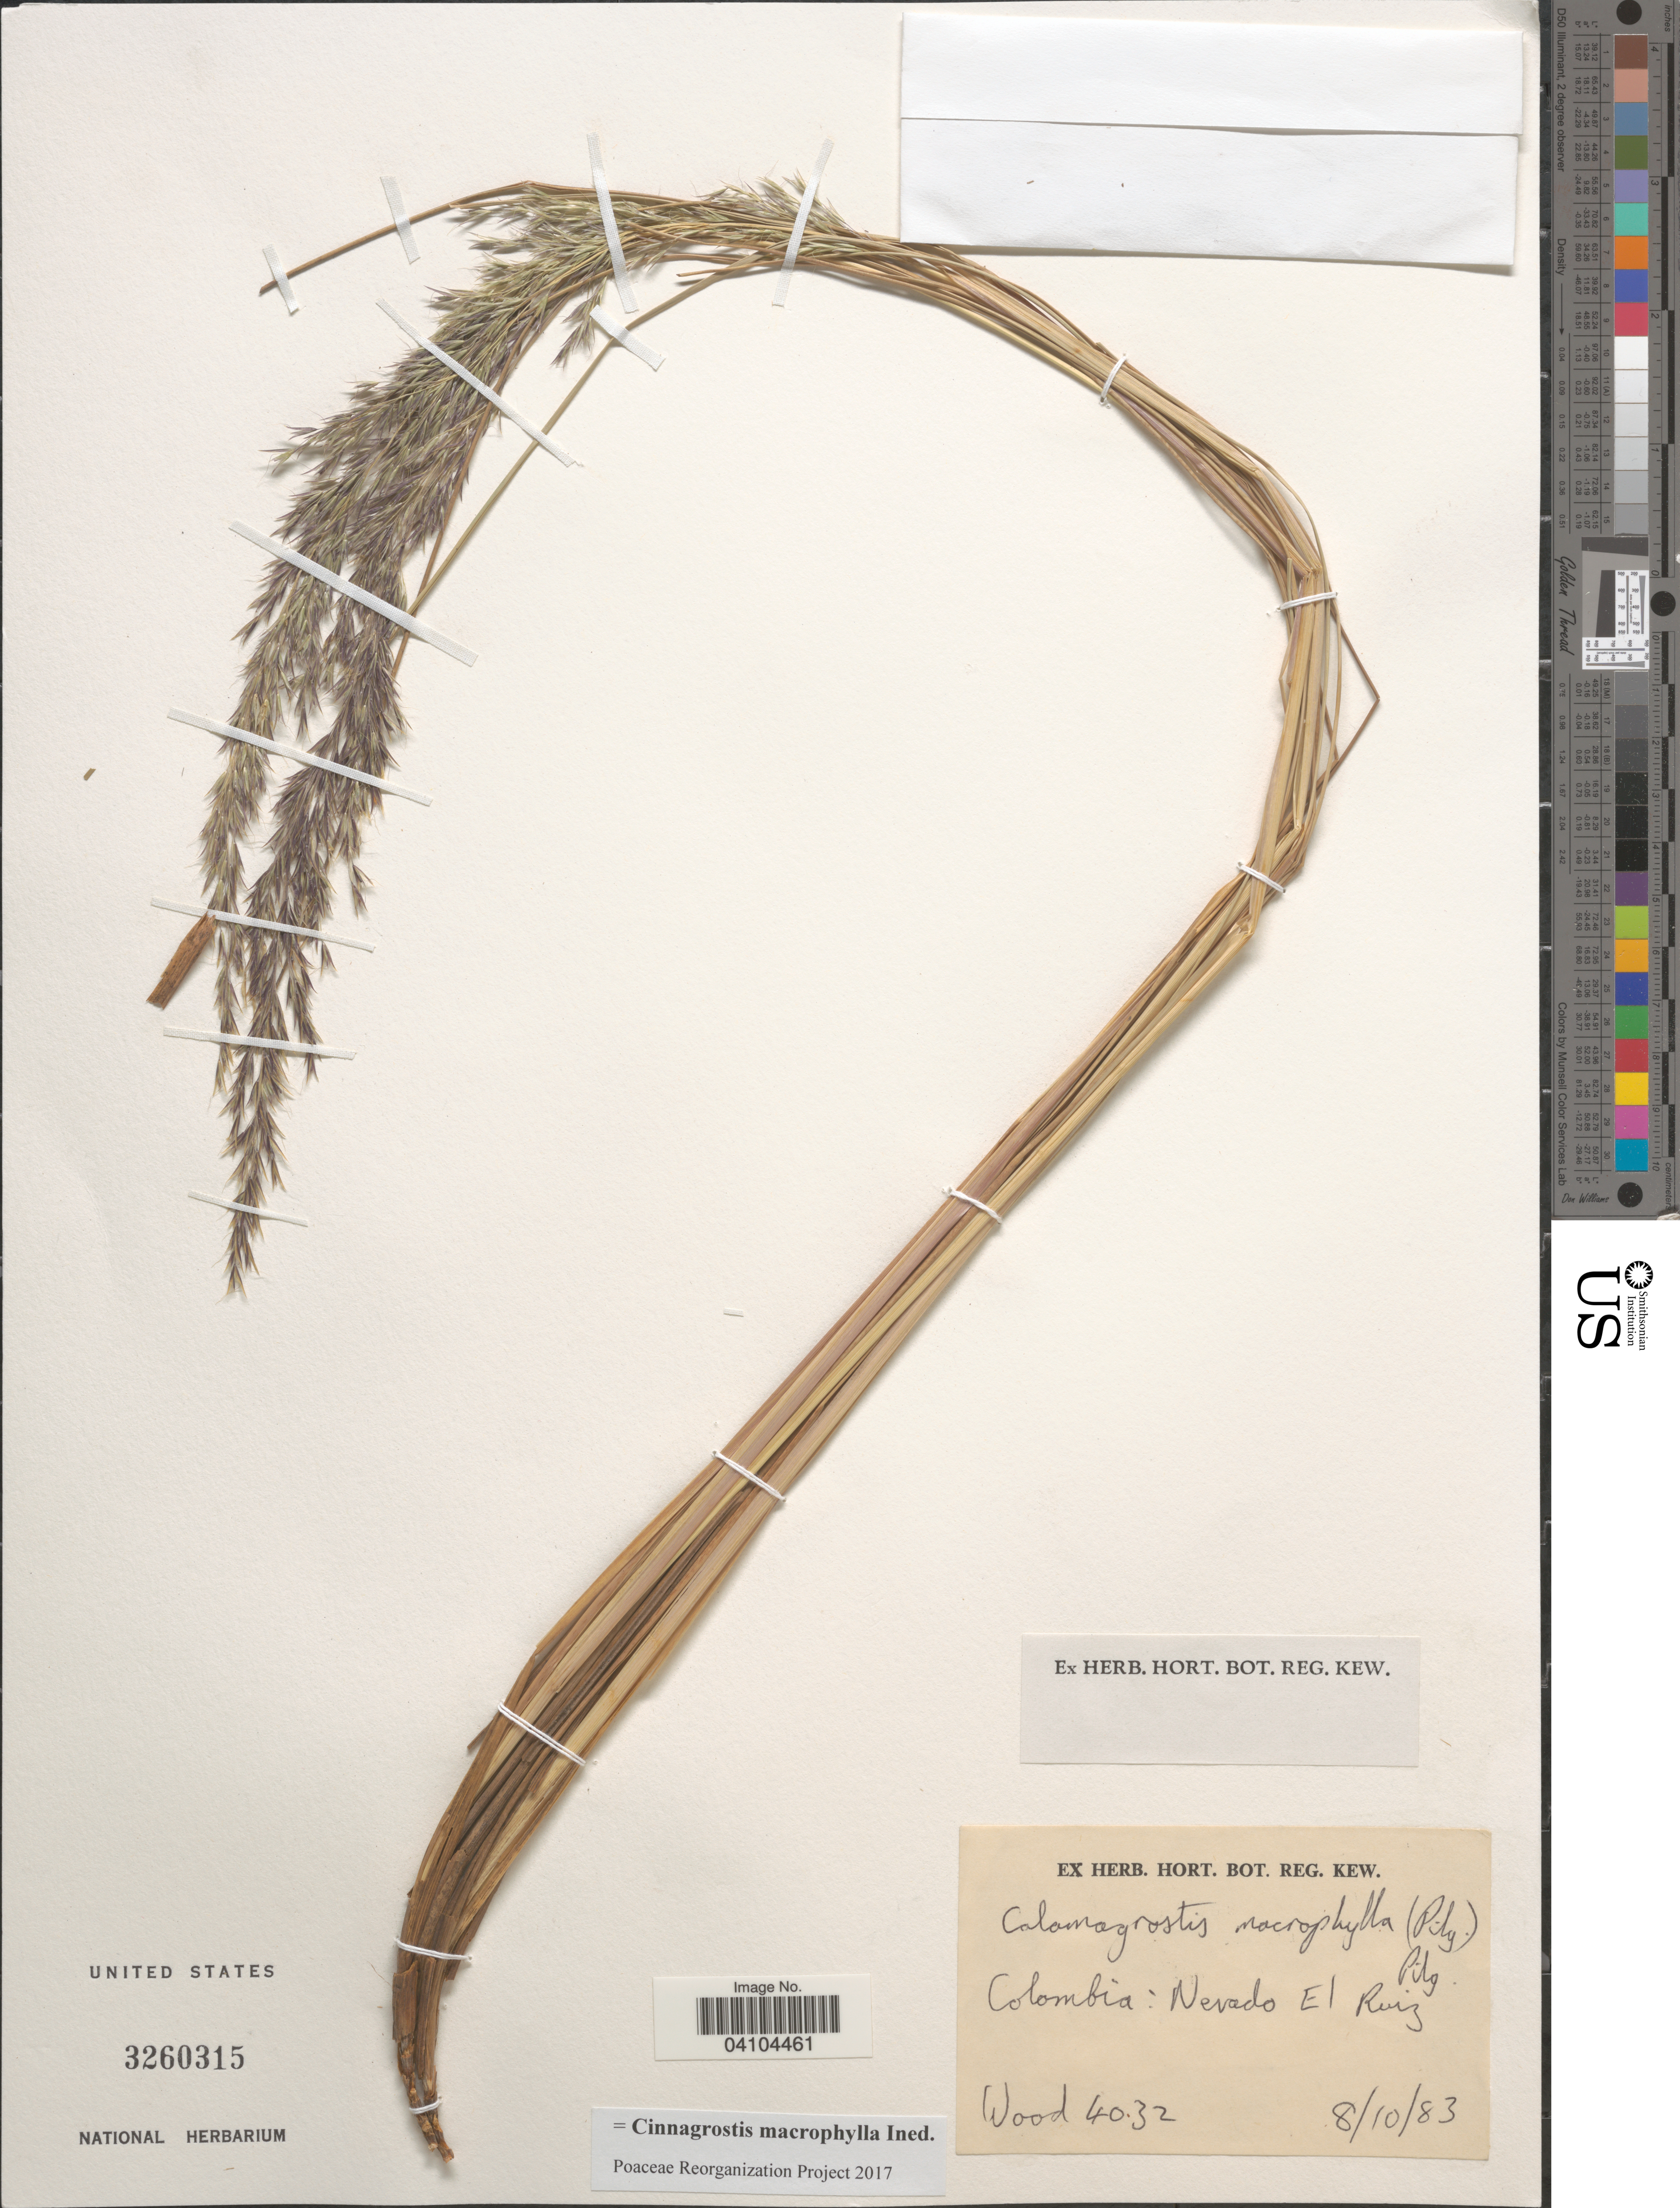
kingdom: Plantae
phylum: Tracheophyta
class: Liliopsida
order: Poales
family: Poaceae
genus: Cinnagrostis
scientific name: Cinnagrostis macrophylla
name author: (Pilg.) P.M. Peterson et al.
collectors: Wood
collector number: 4032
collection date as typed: Transcribed d/m/y: 8/10/83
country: Colombia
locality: Nevado El Ruiz.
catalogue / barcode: US 3260315